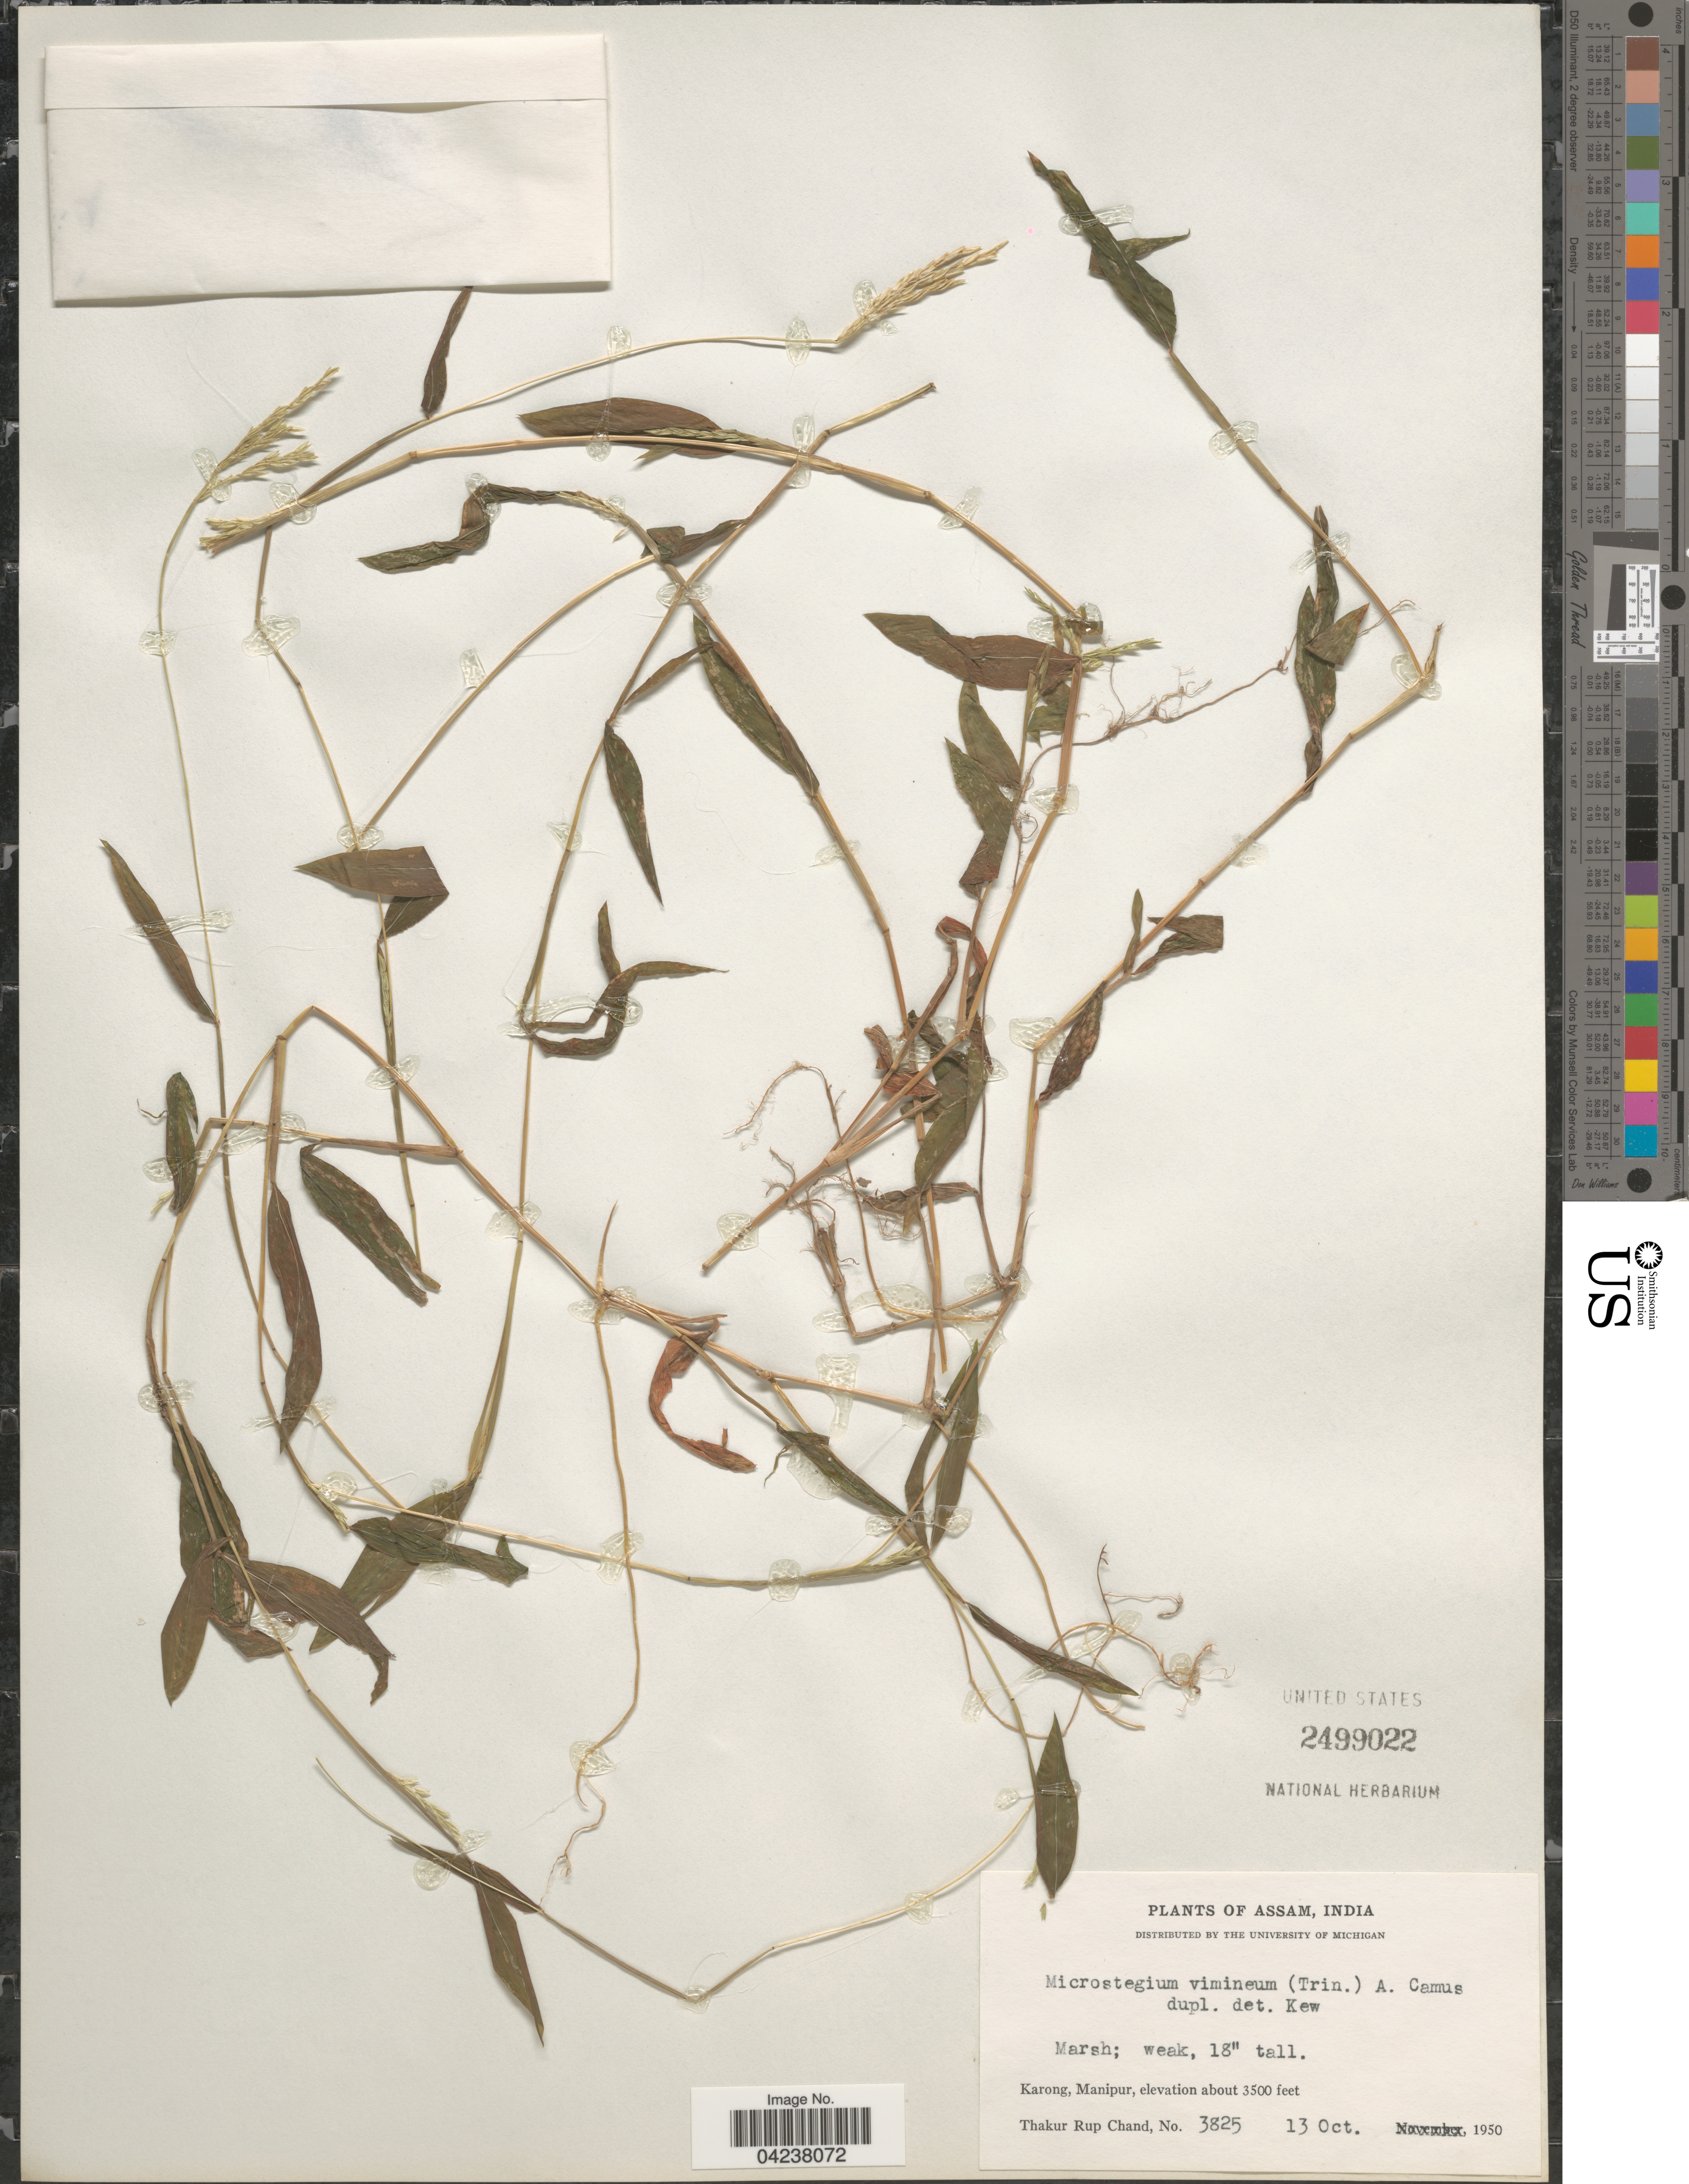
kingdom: Plantae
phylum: Tracheophyta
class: Liliopsida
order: Poales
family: Poaceae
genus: Microstegium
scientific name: Microstegium vimineum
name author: (Trin.) A. Camus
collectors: T. R. Chand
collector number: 3825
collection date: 1950-10-13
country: India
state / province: Manipur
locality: Karong, Manipur.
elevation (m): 1067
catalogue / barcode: US 2499022